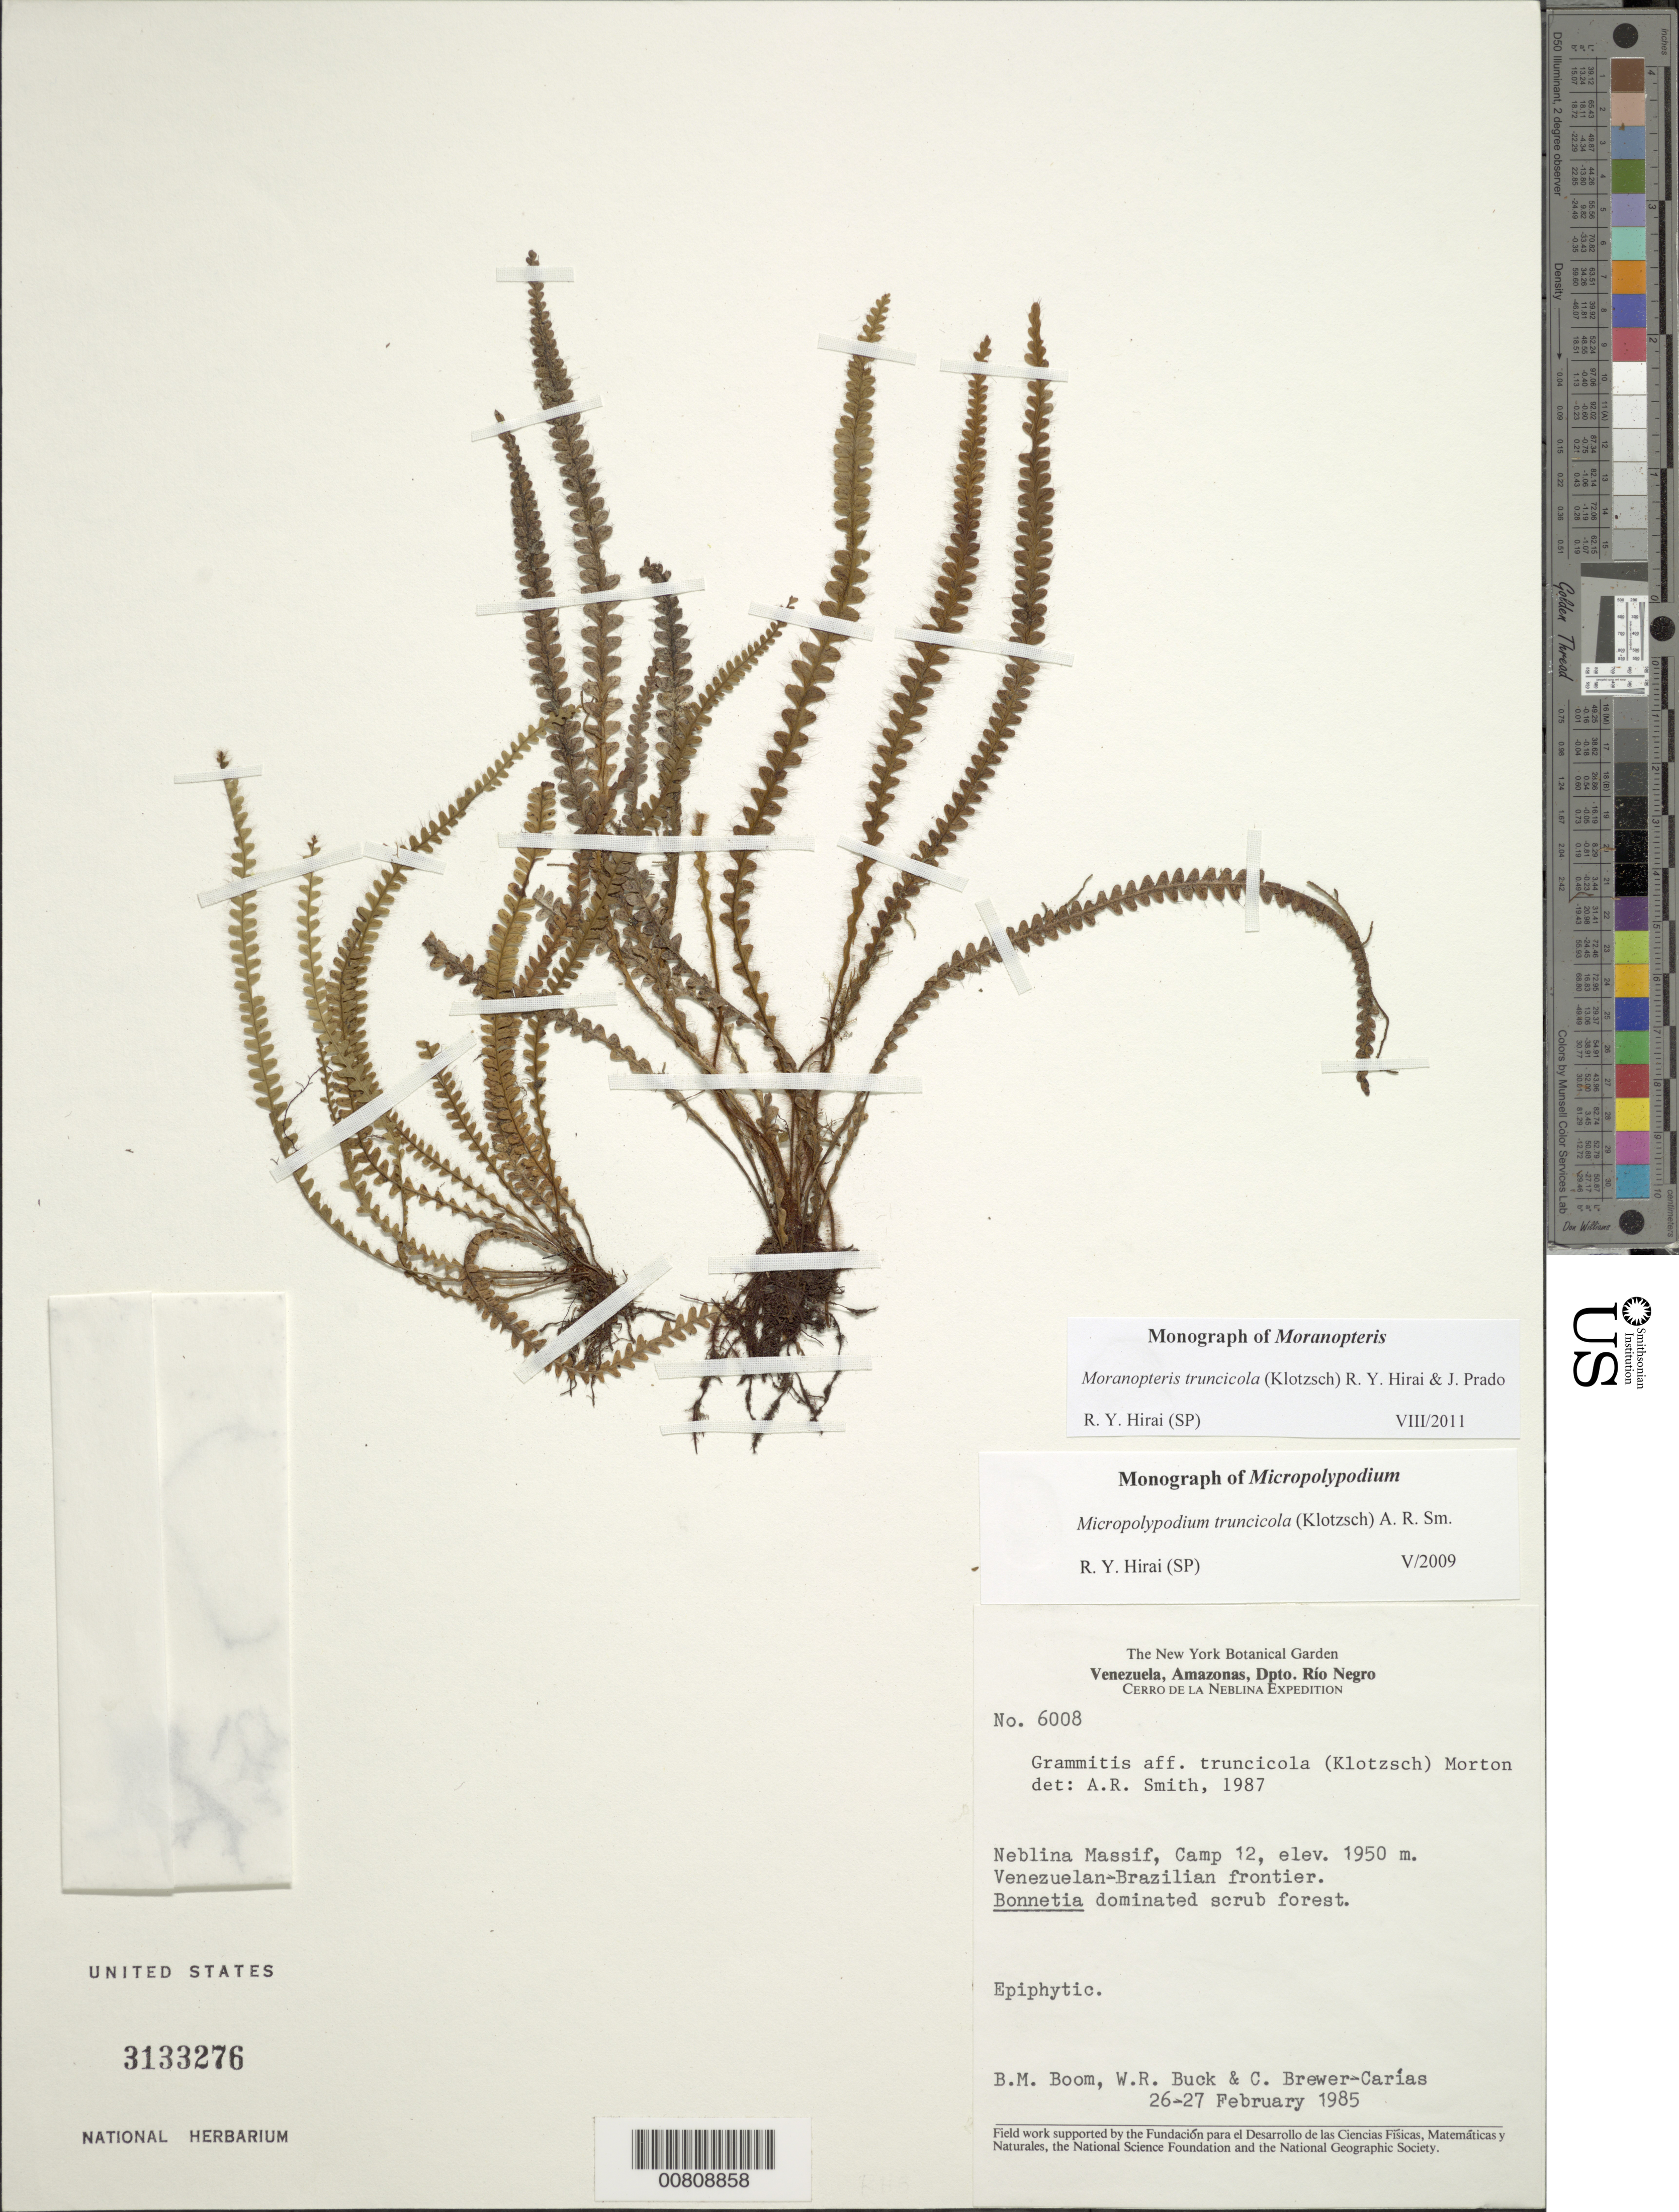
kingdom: Plantae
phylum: Tracheophyta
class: Polypodiopsida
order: Polypodiales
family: Polypodiaceae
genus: Moranopteris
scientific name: Moranopteris truncicola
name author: (Klotzsch) R. Y. Hirai & J. Prado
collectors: B. M. Boom, W. R. Buck & C. Brewer-Carias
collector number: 6008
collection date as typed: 26-Feb-85 to 27-Feb-85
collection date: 1985-02-26/1985-02-27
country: Venezuela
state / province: Amazonas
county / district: Río Negro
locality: Neblina Massif, Camp 12, Venezuelan-Brazilian frontier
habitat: Bonnetia dominated scrub forest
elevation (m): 1950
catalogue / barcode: US 3133276